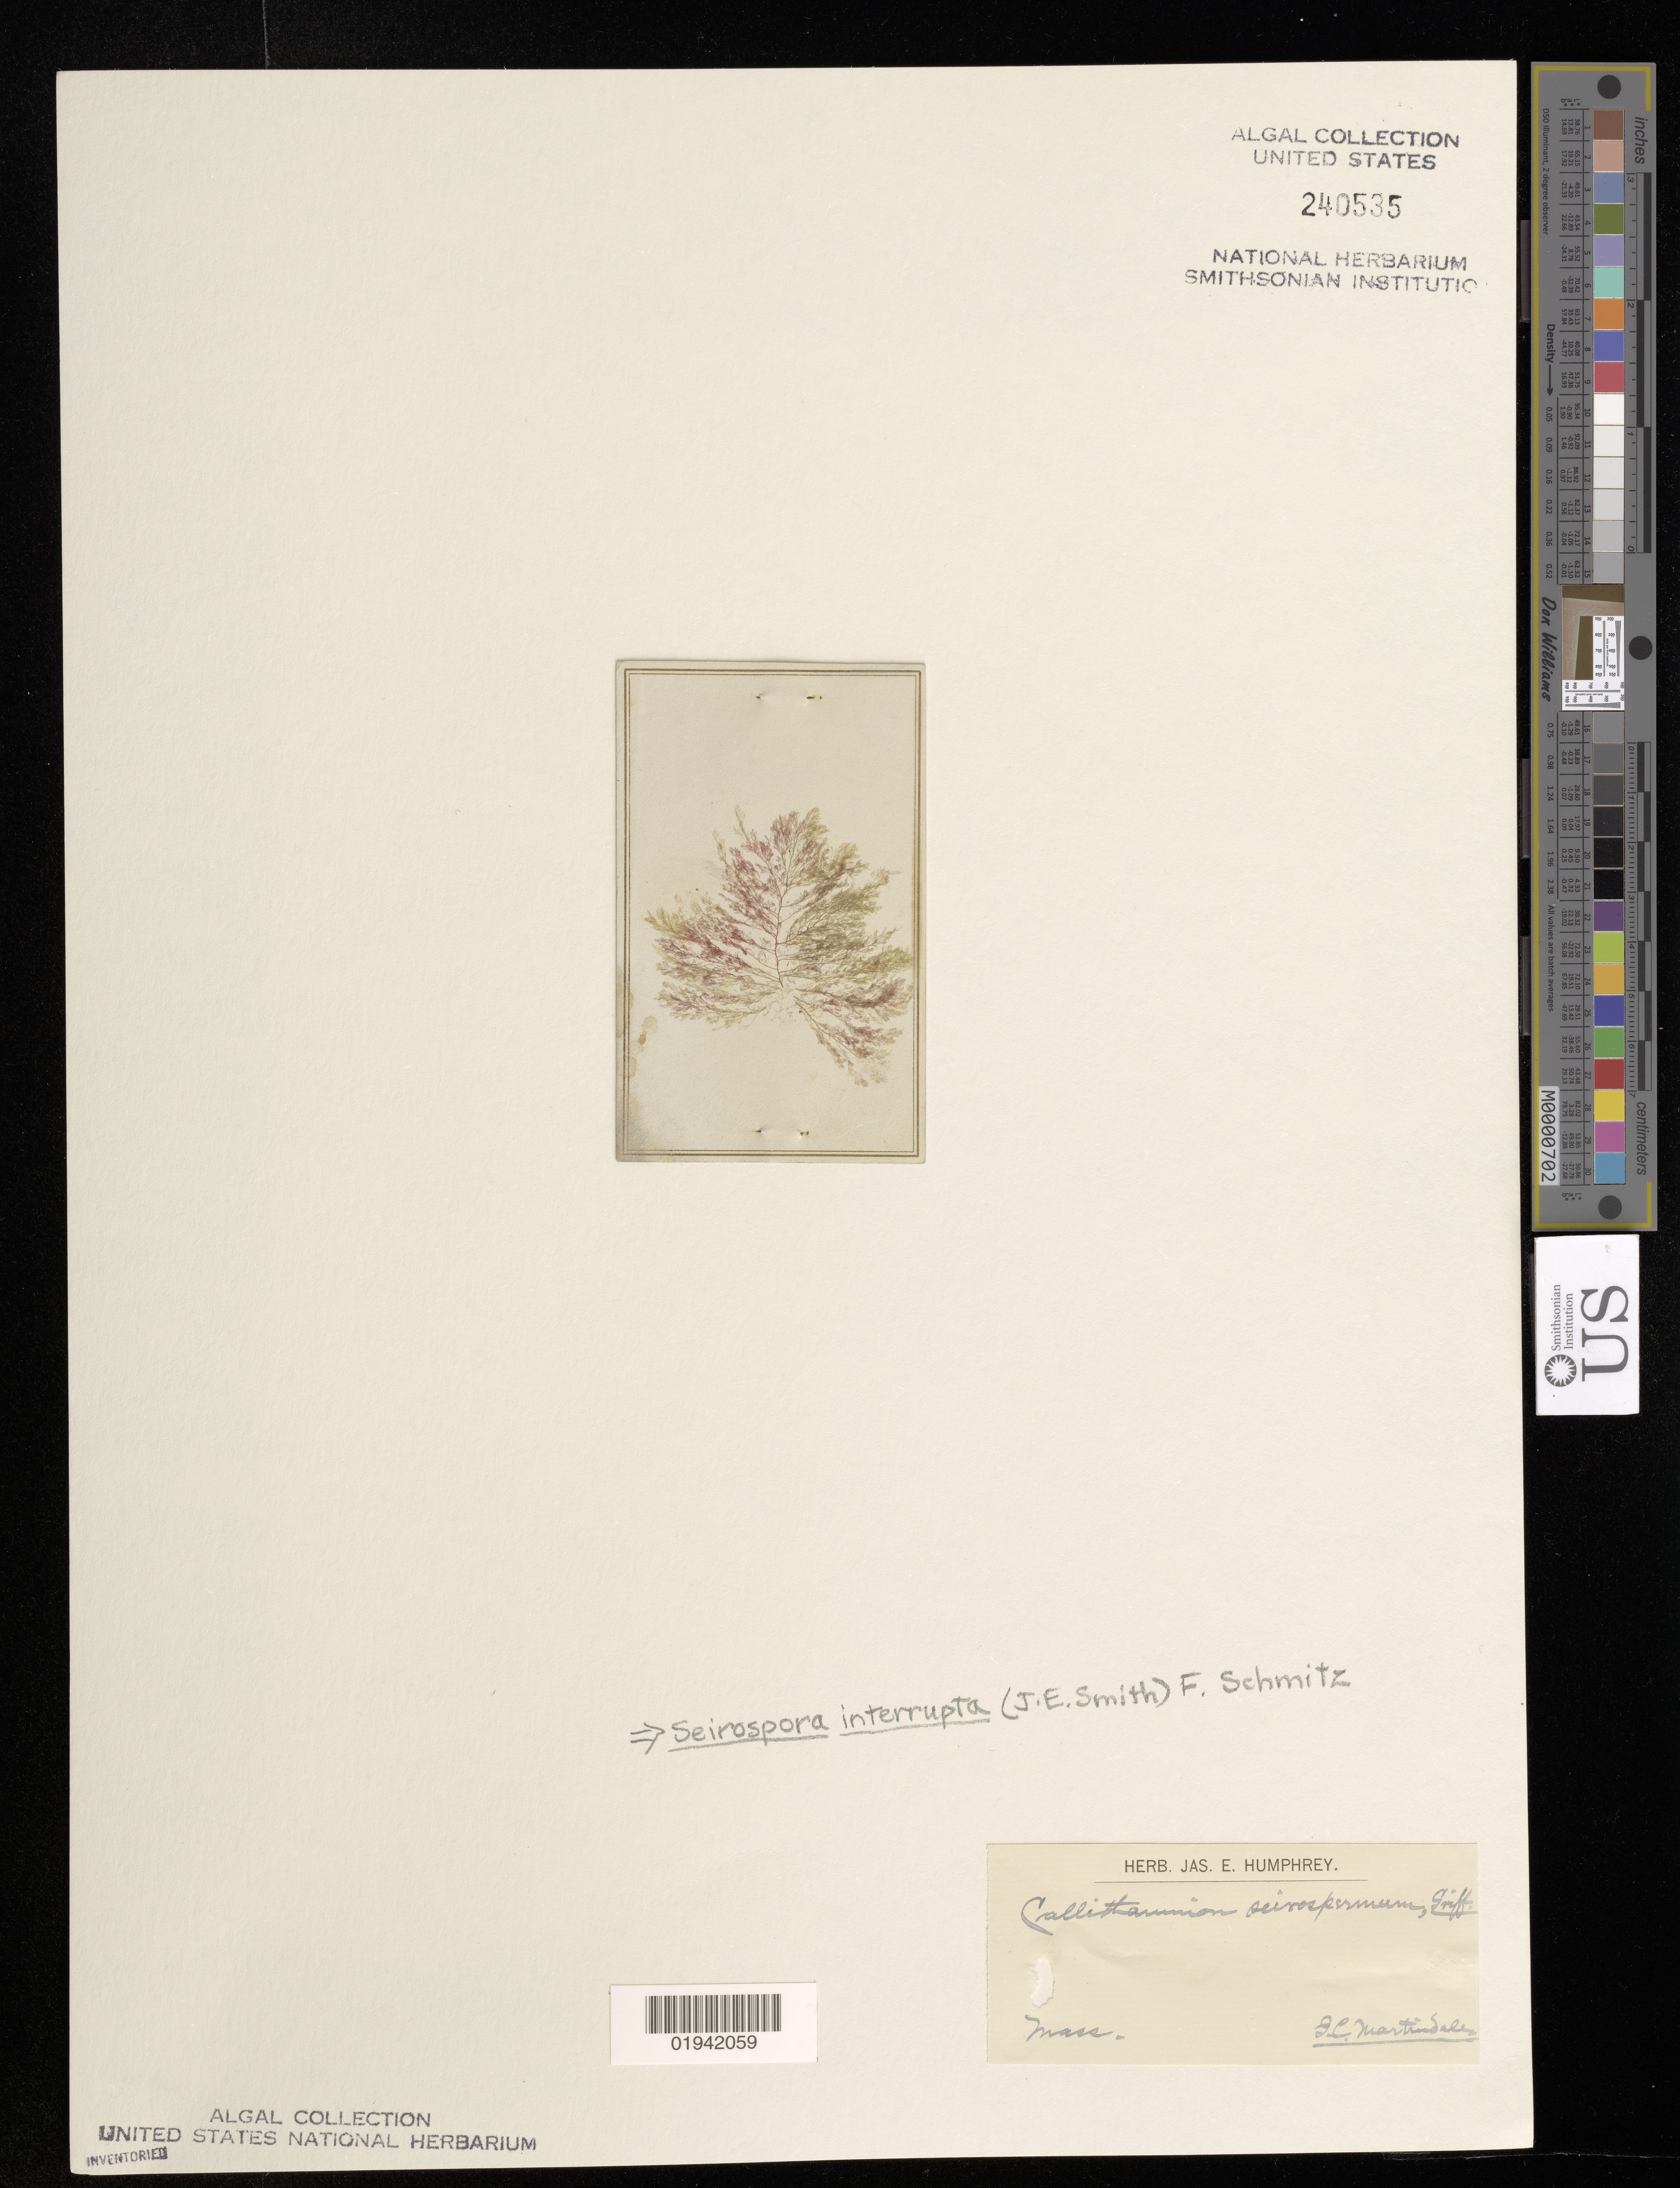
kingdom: Plantae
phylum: Rhodophyta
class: Florideophyceae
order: Ceramiales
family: Callithamniaceae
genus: Seirospora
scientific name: Seirospora interrupta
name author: (Sm.) F. Schmitz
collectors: J. Martindale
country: United States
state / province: Massachusetts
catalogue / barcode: US 240535